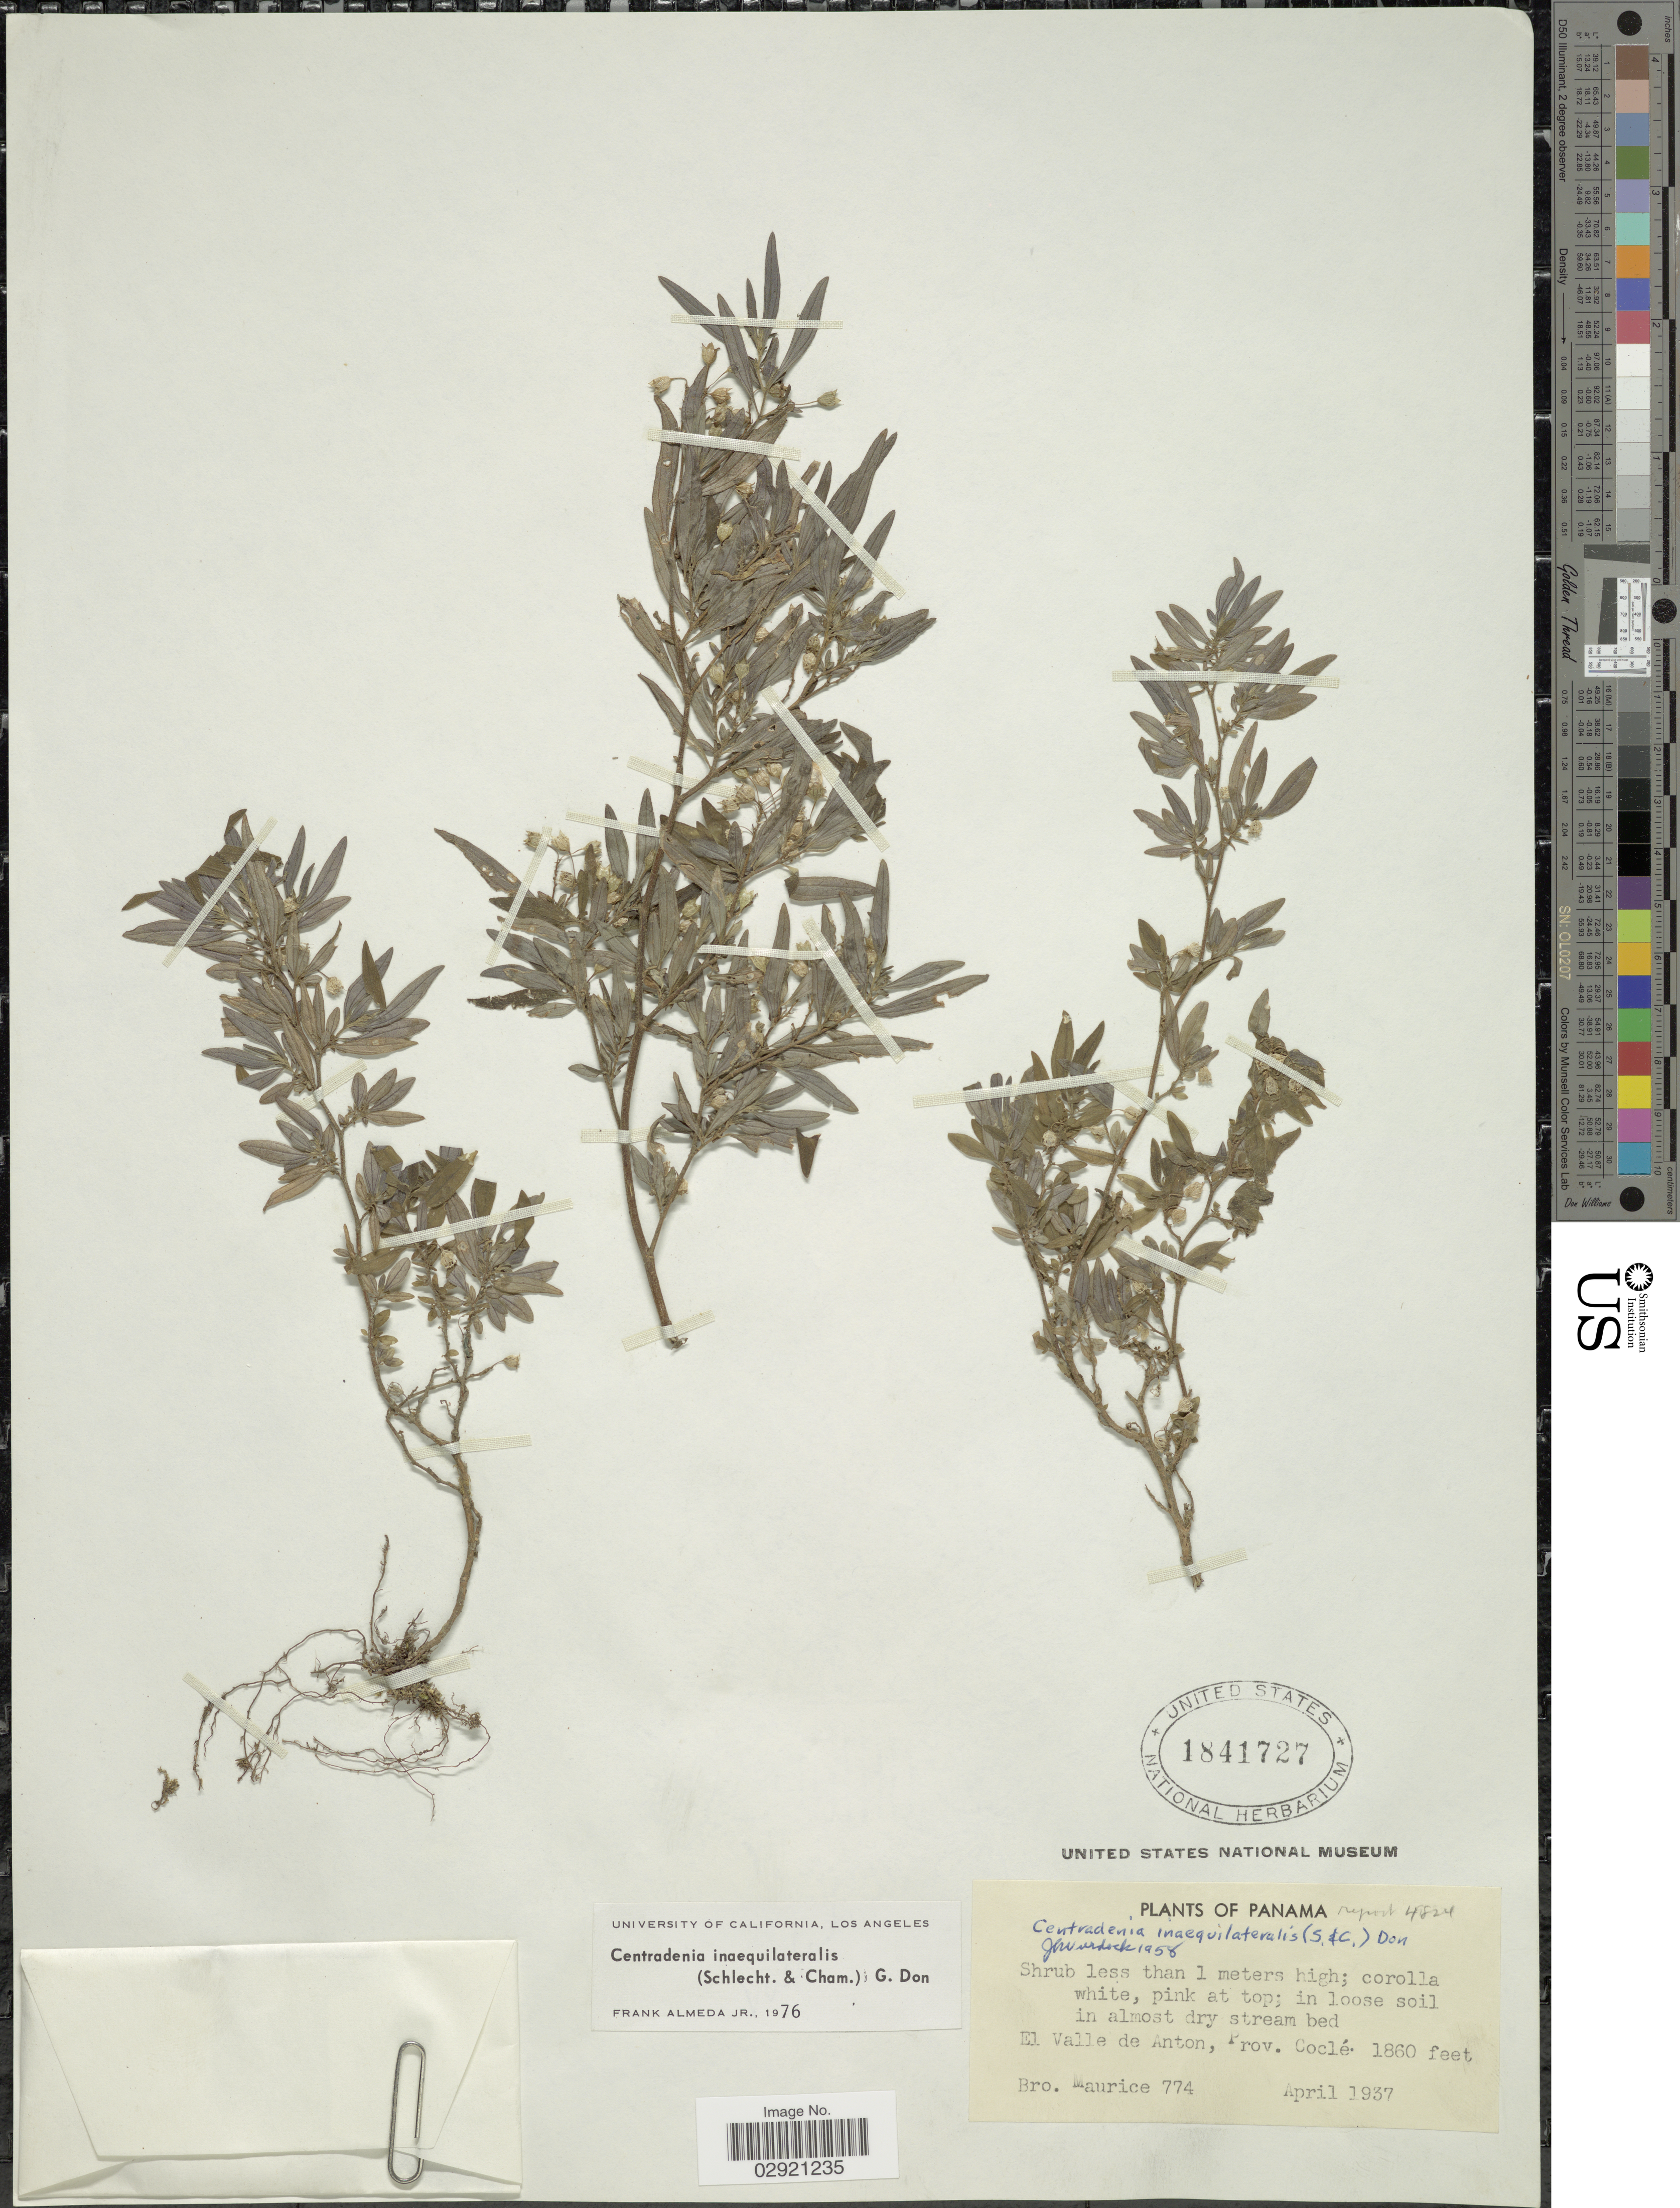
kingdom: Plantae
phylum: Tracheophyta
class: Magnoliopsida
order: Myrtales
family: Melastomataceae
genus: Centradenia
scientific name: Centradenia inaequilateralis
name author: (Gleason) G. Don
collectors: B. Maurice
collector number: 774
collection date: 1937-04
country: Panama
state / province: Coclé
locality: El Valle de Anton.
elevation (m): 567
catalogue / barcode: US 1841727